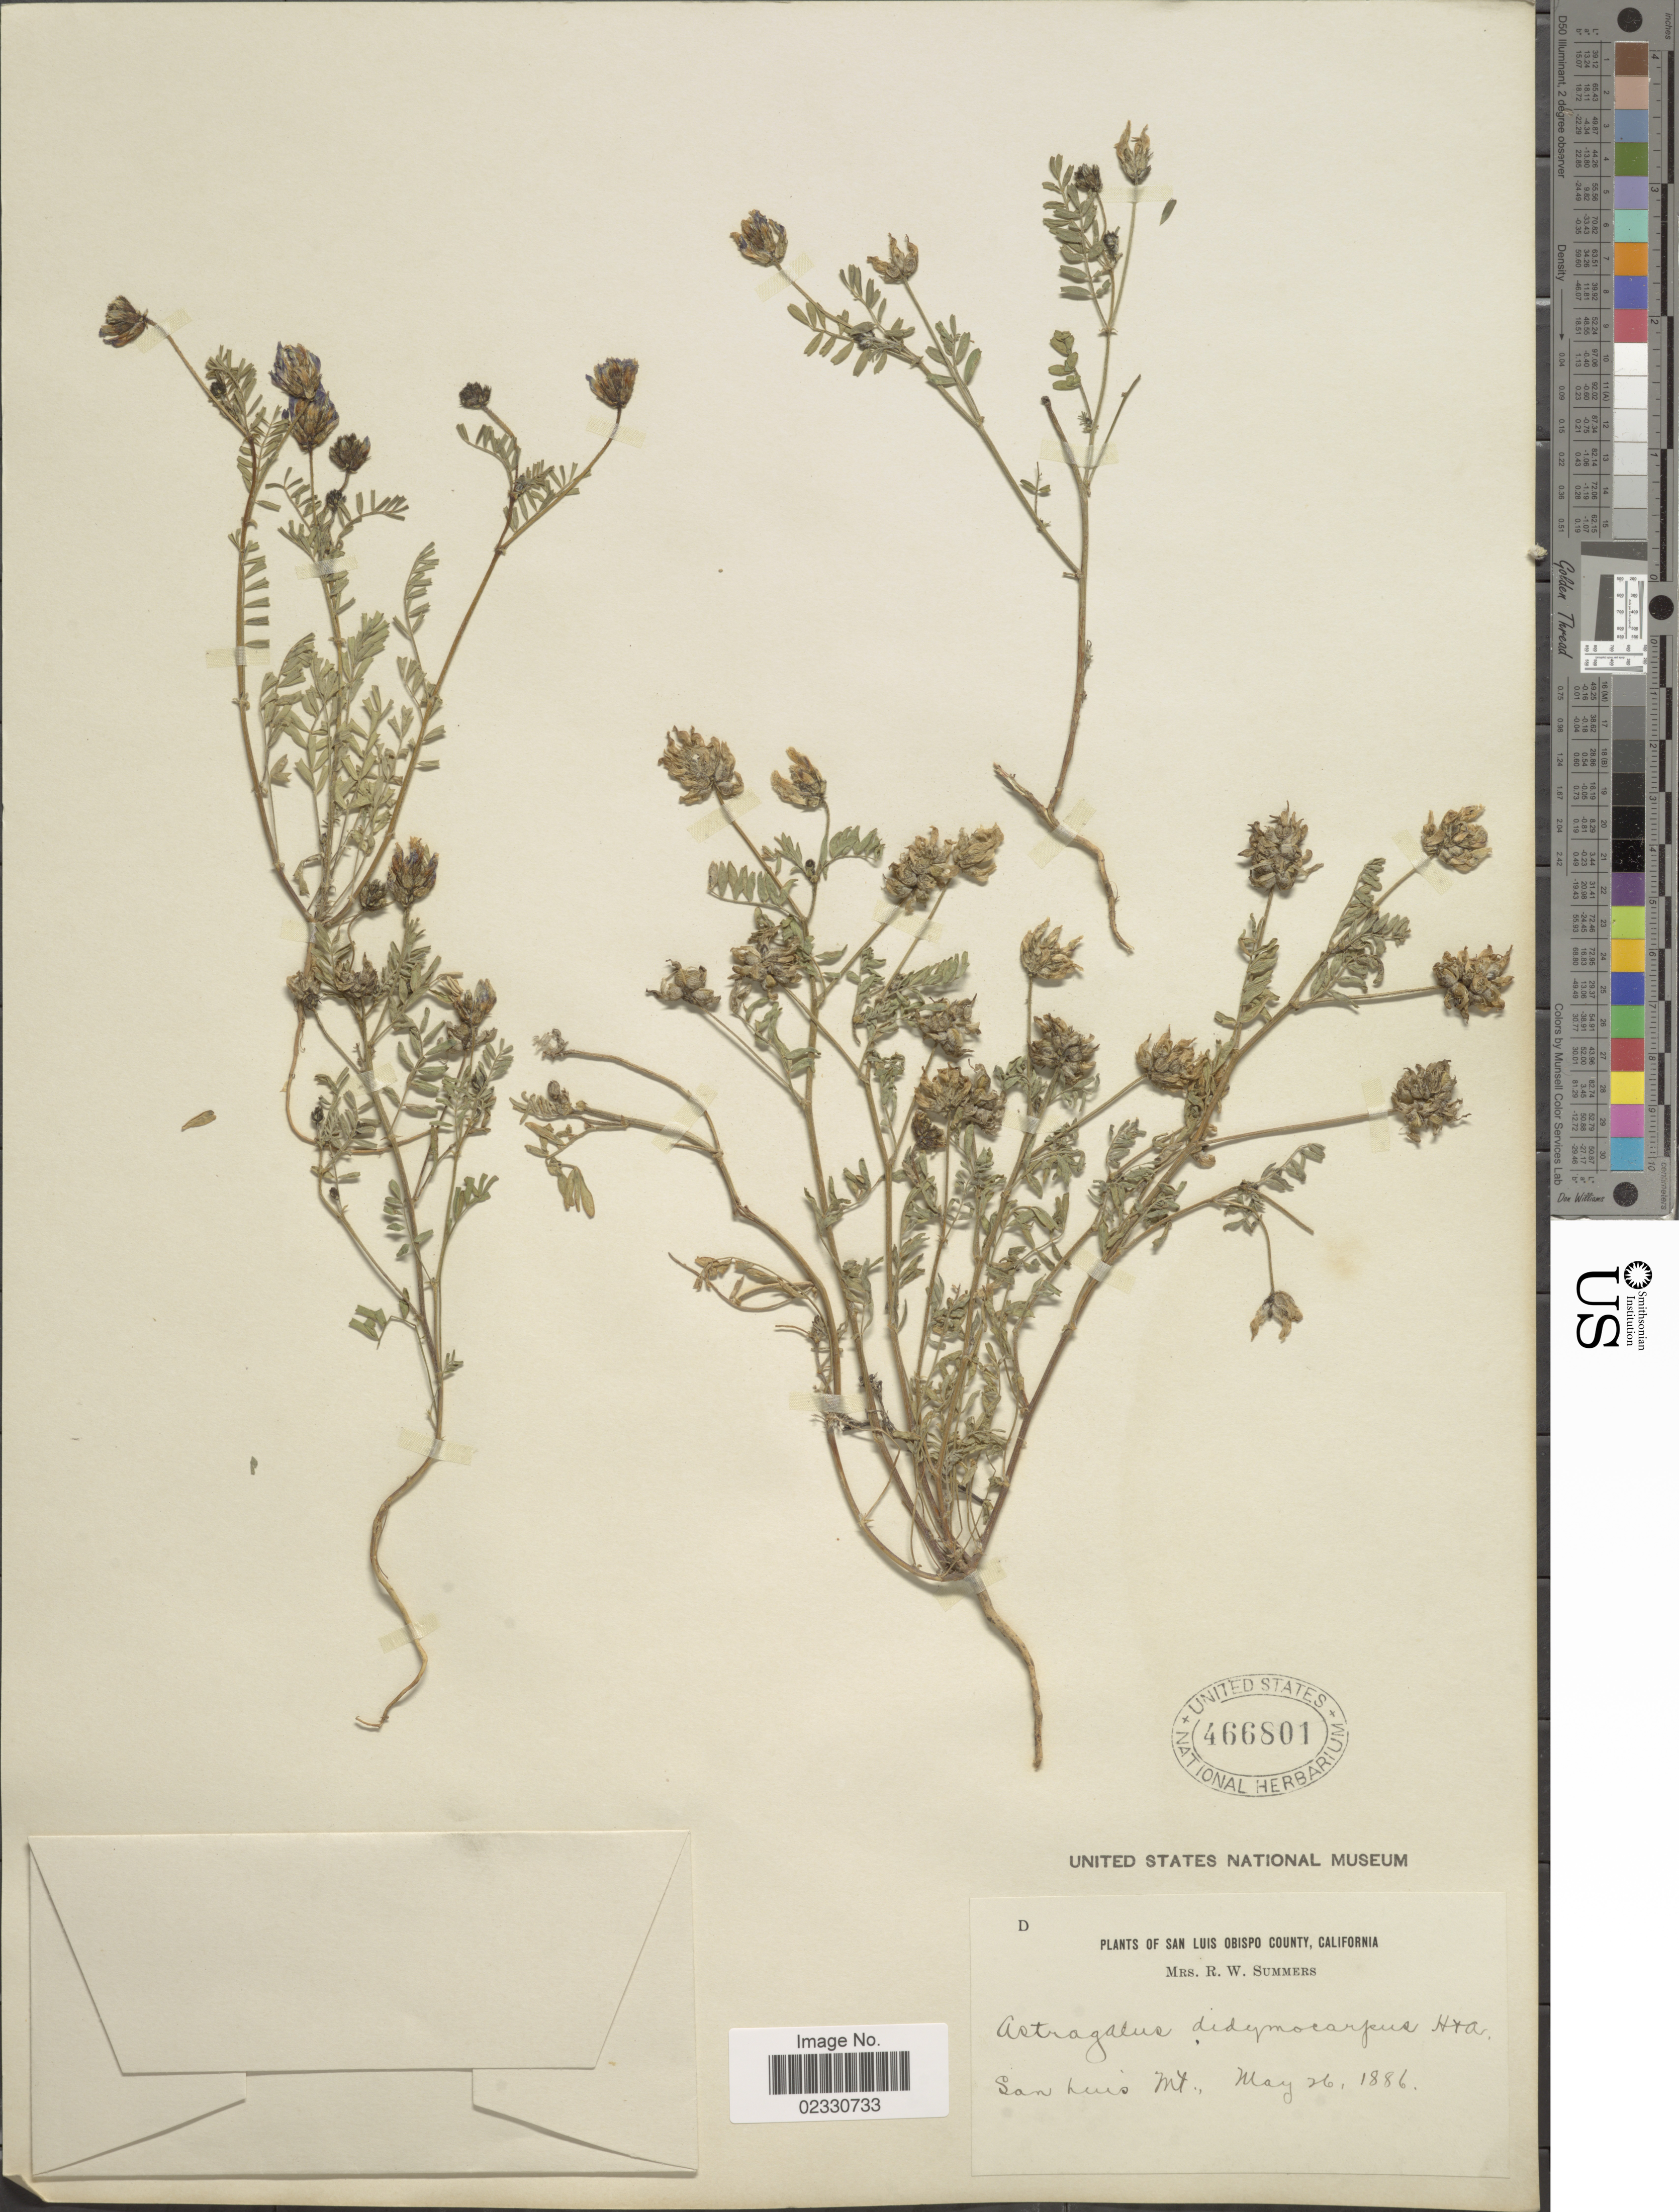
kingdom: Plantae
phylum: Tracheophyta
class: Magnoliopsida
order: Fabales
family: Fabaceae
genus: Astragalus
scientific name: Astragalus didymocarpus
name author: Hook. & Arn.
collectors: R. Summers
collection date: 1886-05-26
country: United States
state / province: California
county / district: San Luis Obispo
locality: San Luis Obispo County, San Luis Mt.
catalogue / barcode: US 466801